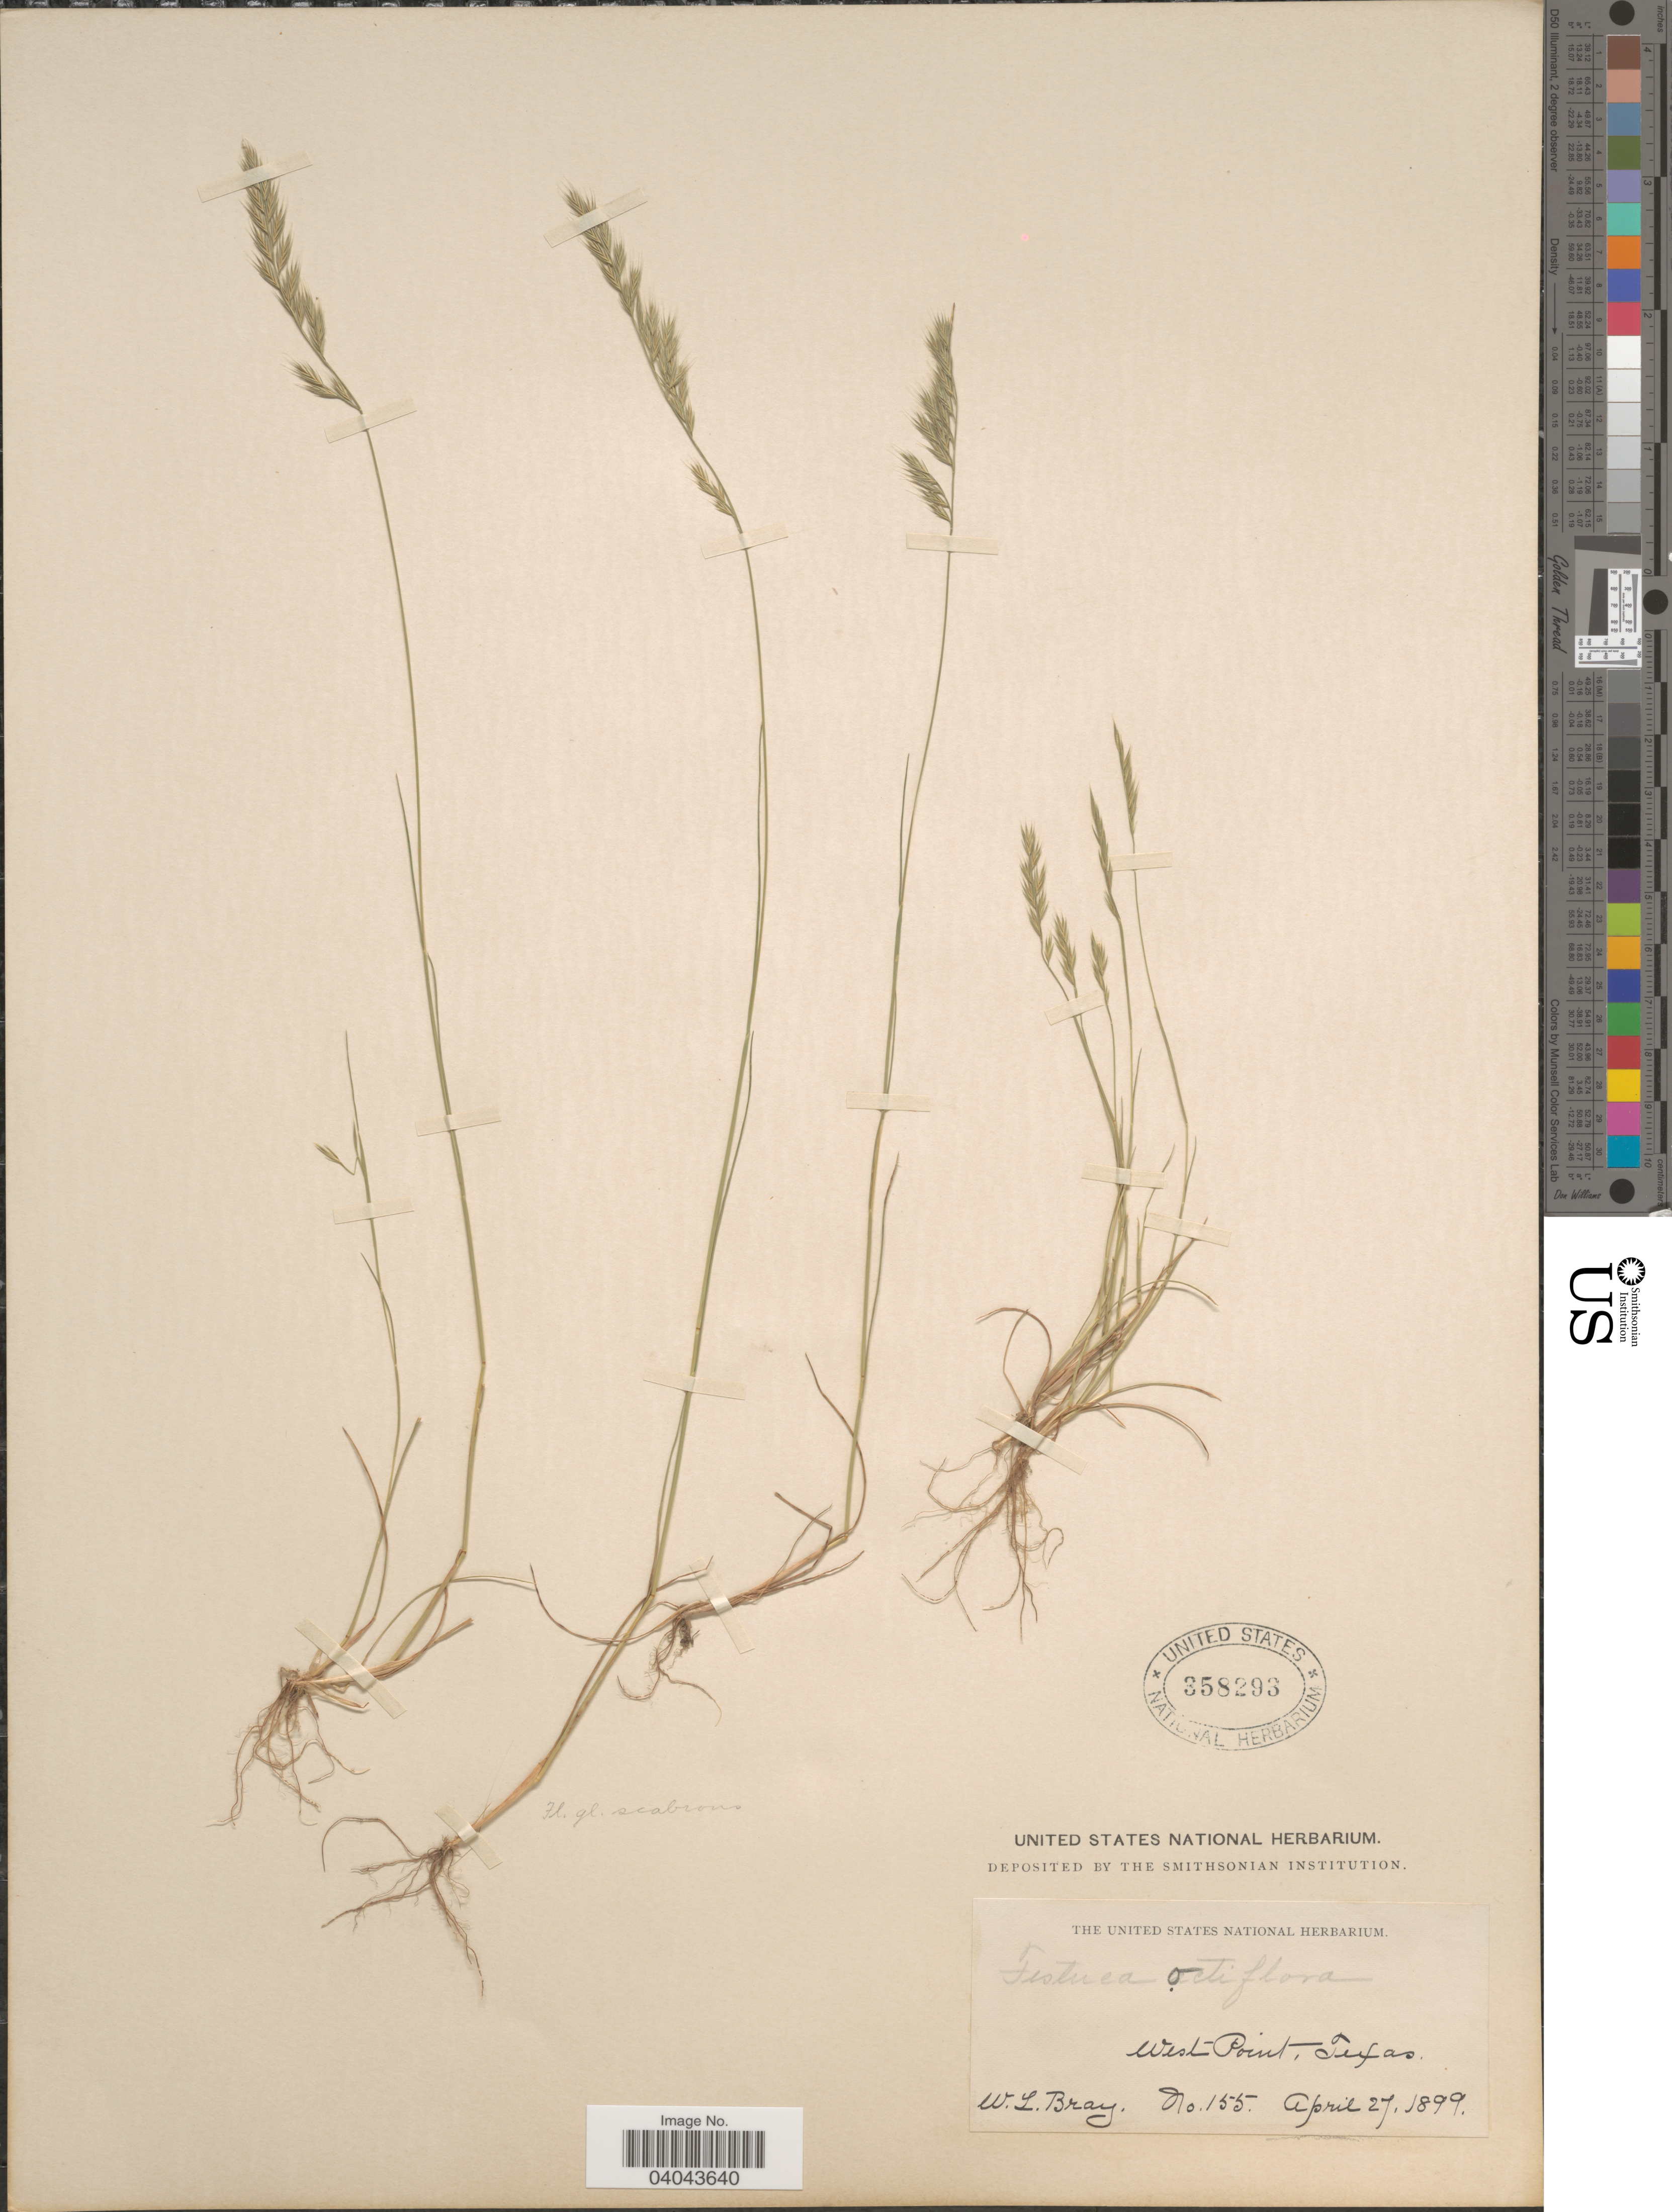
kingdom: Plantae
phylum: Tracheophyta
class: Liliopsida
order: Poales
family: Poaceae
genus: Festuca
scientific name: Festuca octoflora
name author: Walter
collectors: W. L. Bray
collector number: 155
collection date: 1899-04-27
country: United States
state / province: Texas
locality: West Point.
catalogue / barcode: US 358293